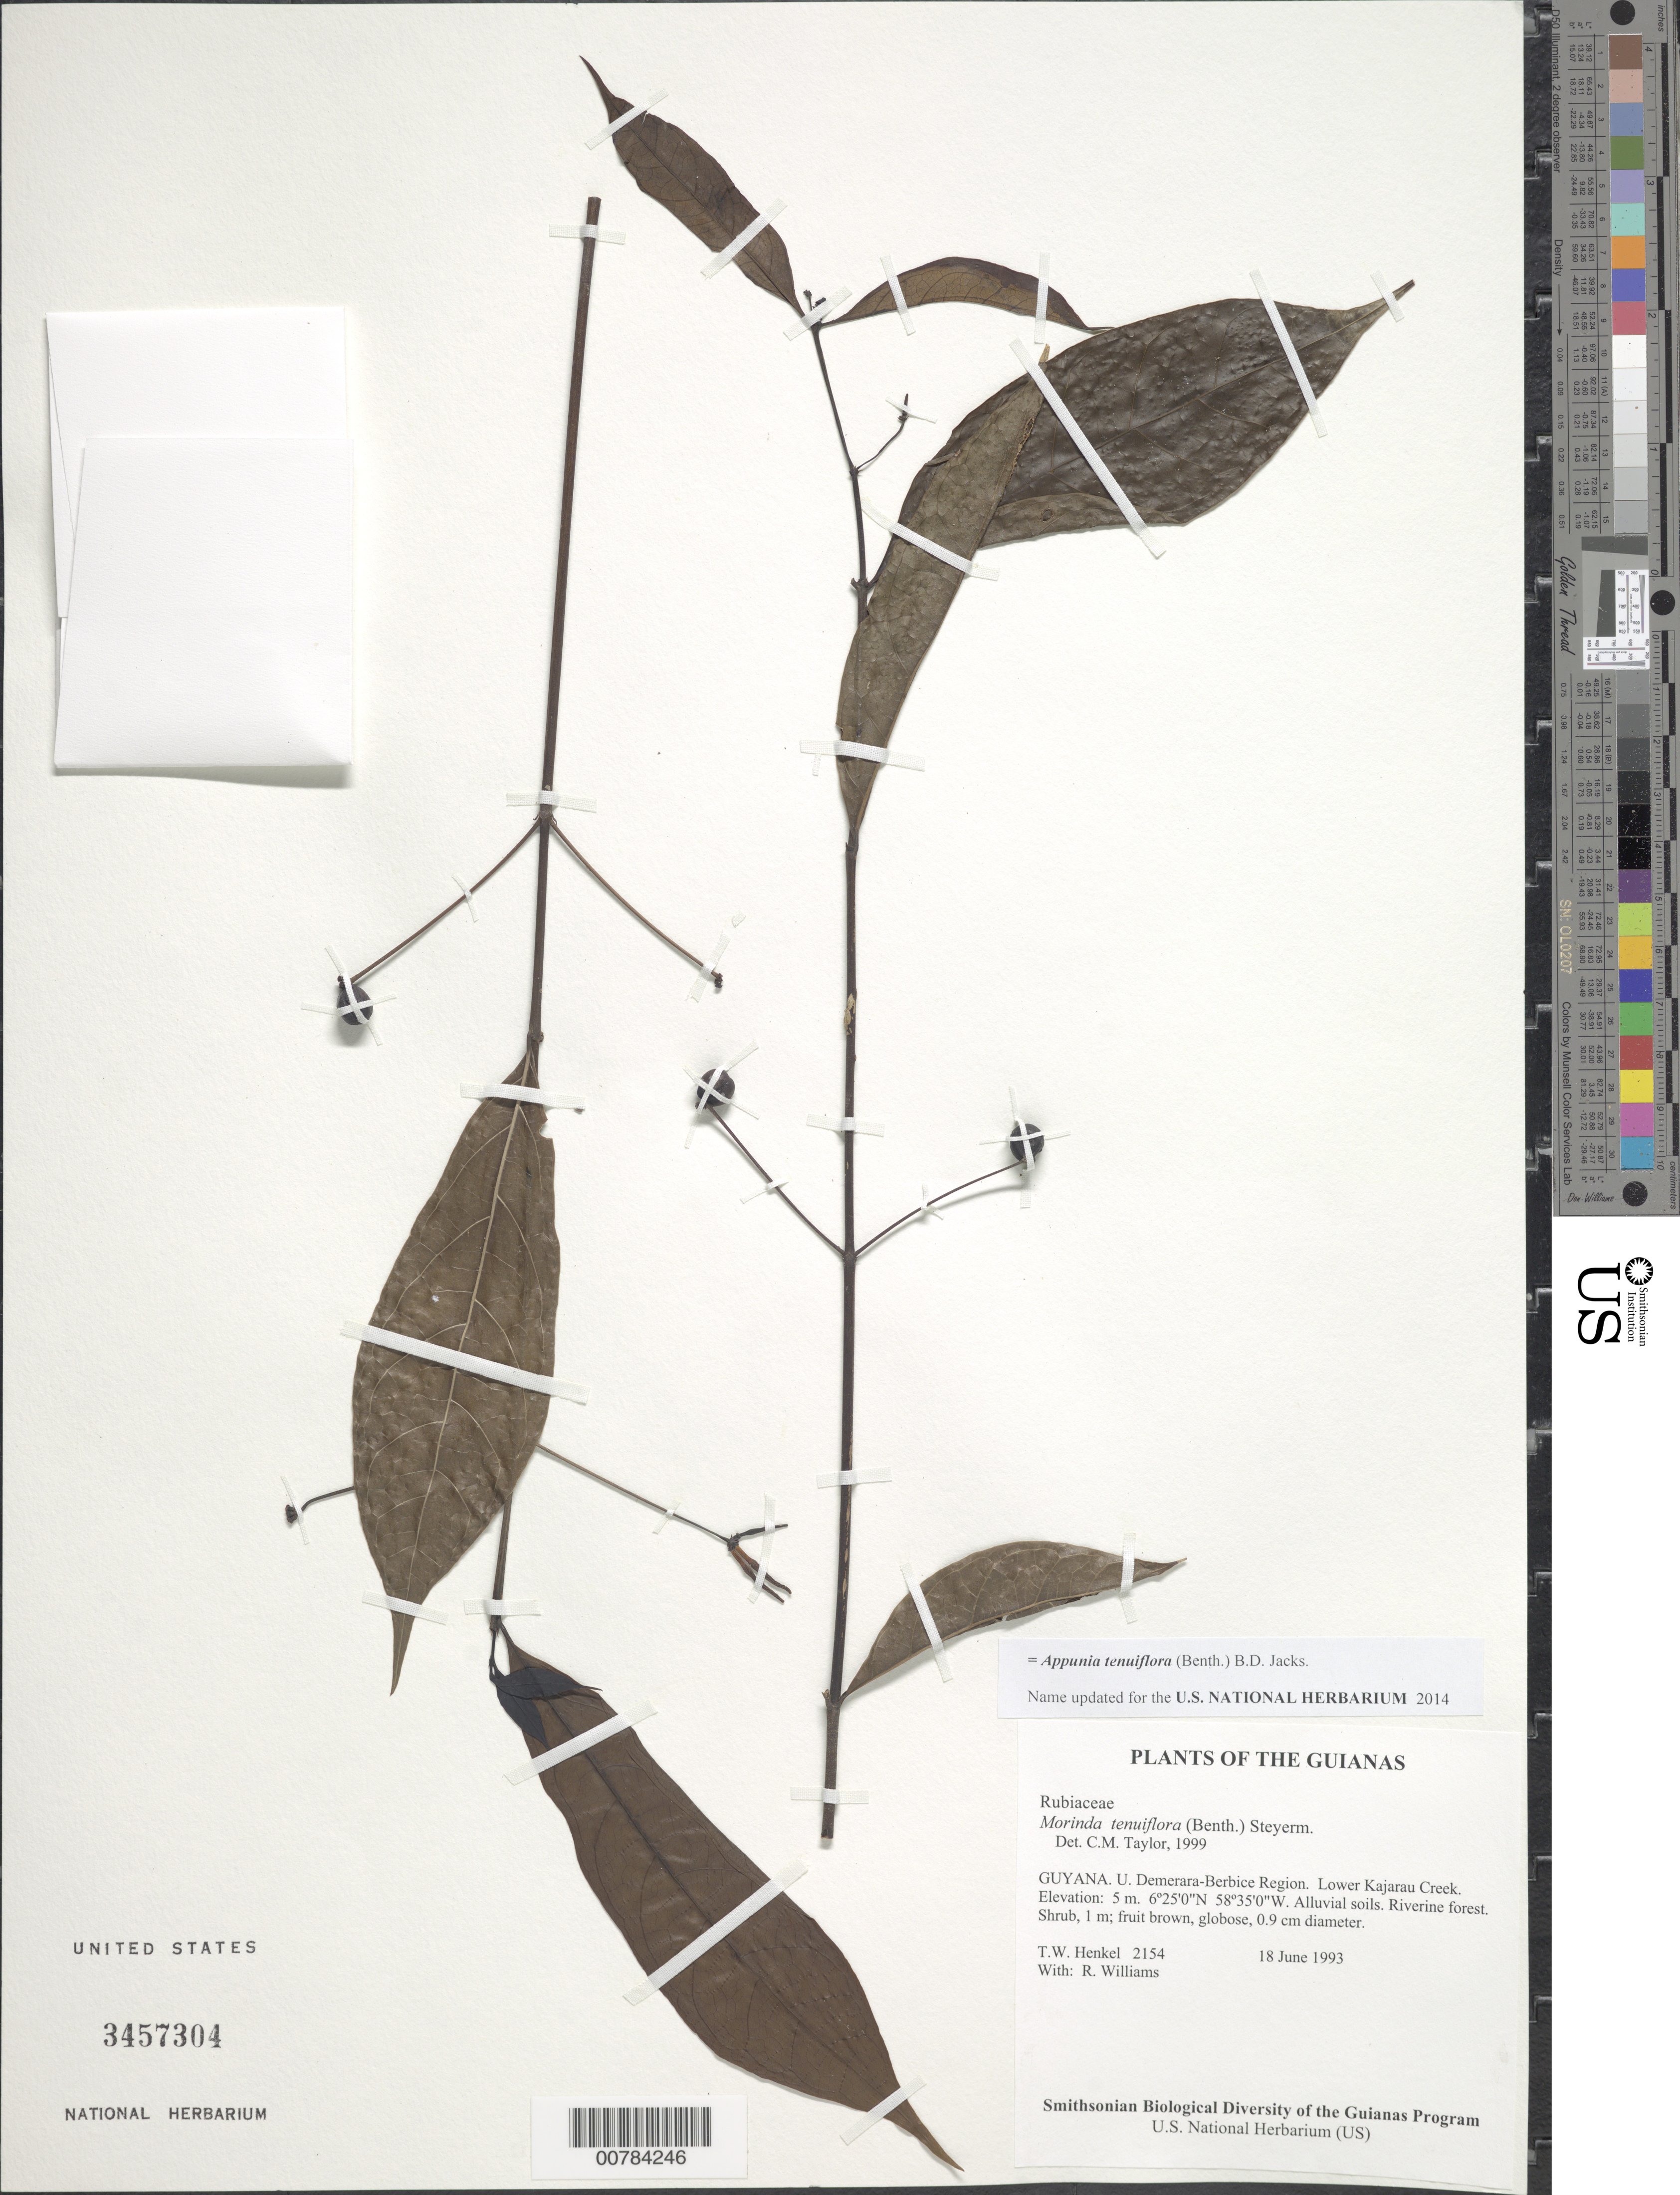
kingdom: Plantae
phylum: Tracheophyta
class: Magnoliopsida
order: Gentianales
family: Rubiaceae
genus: Appunia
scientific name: Appunia tenuiflora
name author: (Benth.) Hook. f. ex B.D. Jacks.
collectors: T. Henkel & R. Williams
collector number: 2154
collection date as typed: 18 June 1993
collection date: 1993-06-18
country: Guyana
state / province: U. Demerara-Berbice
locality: Lower Kajarau Creek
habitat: Alluvial soils. Riverine forest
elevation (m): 5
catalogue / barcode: US 3457304